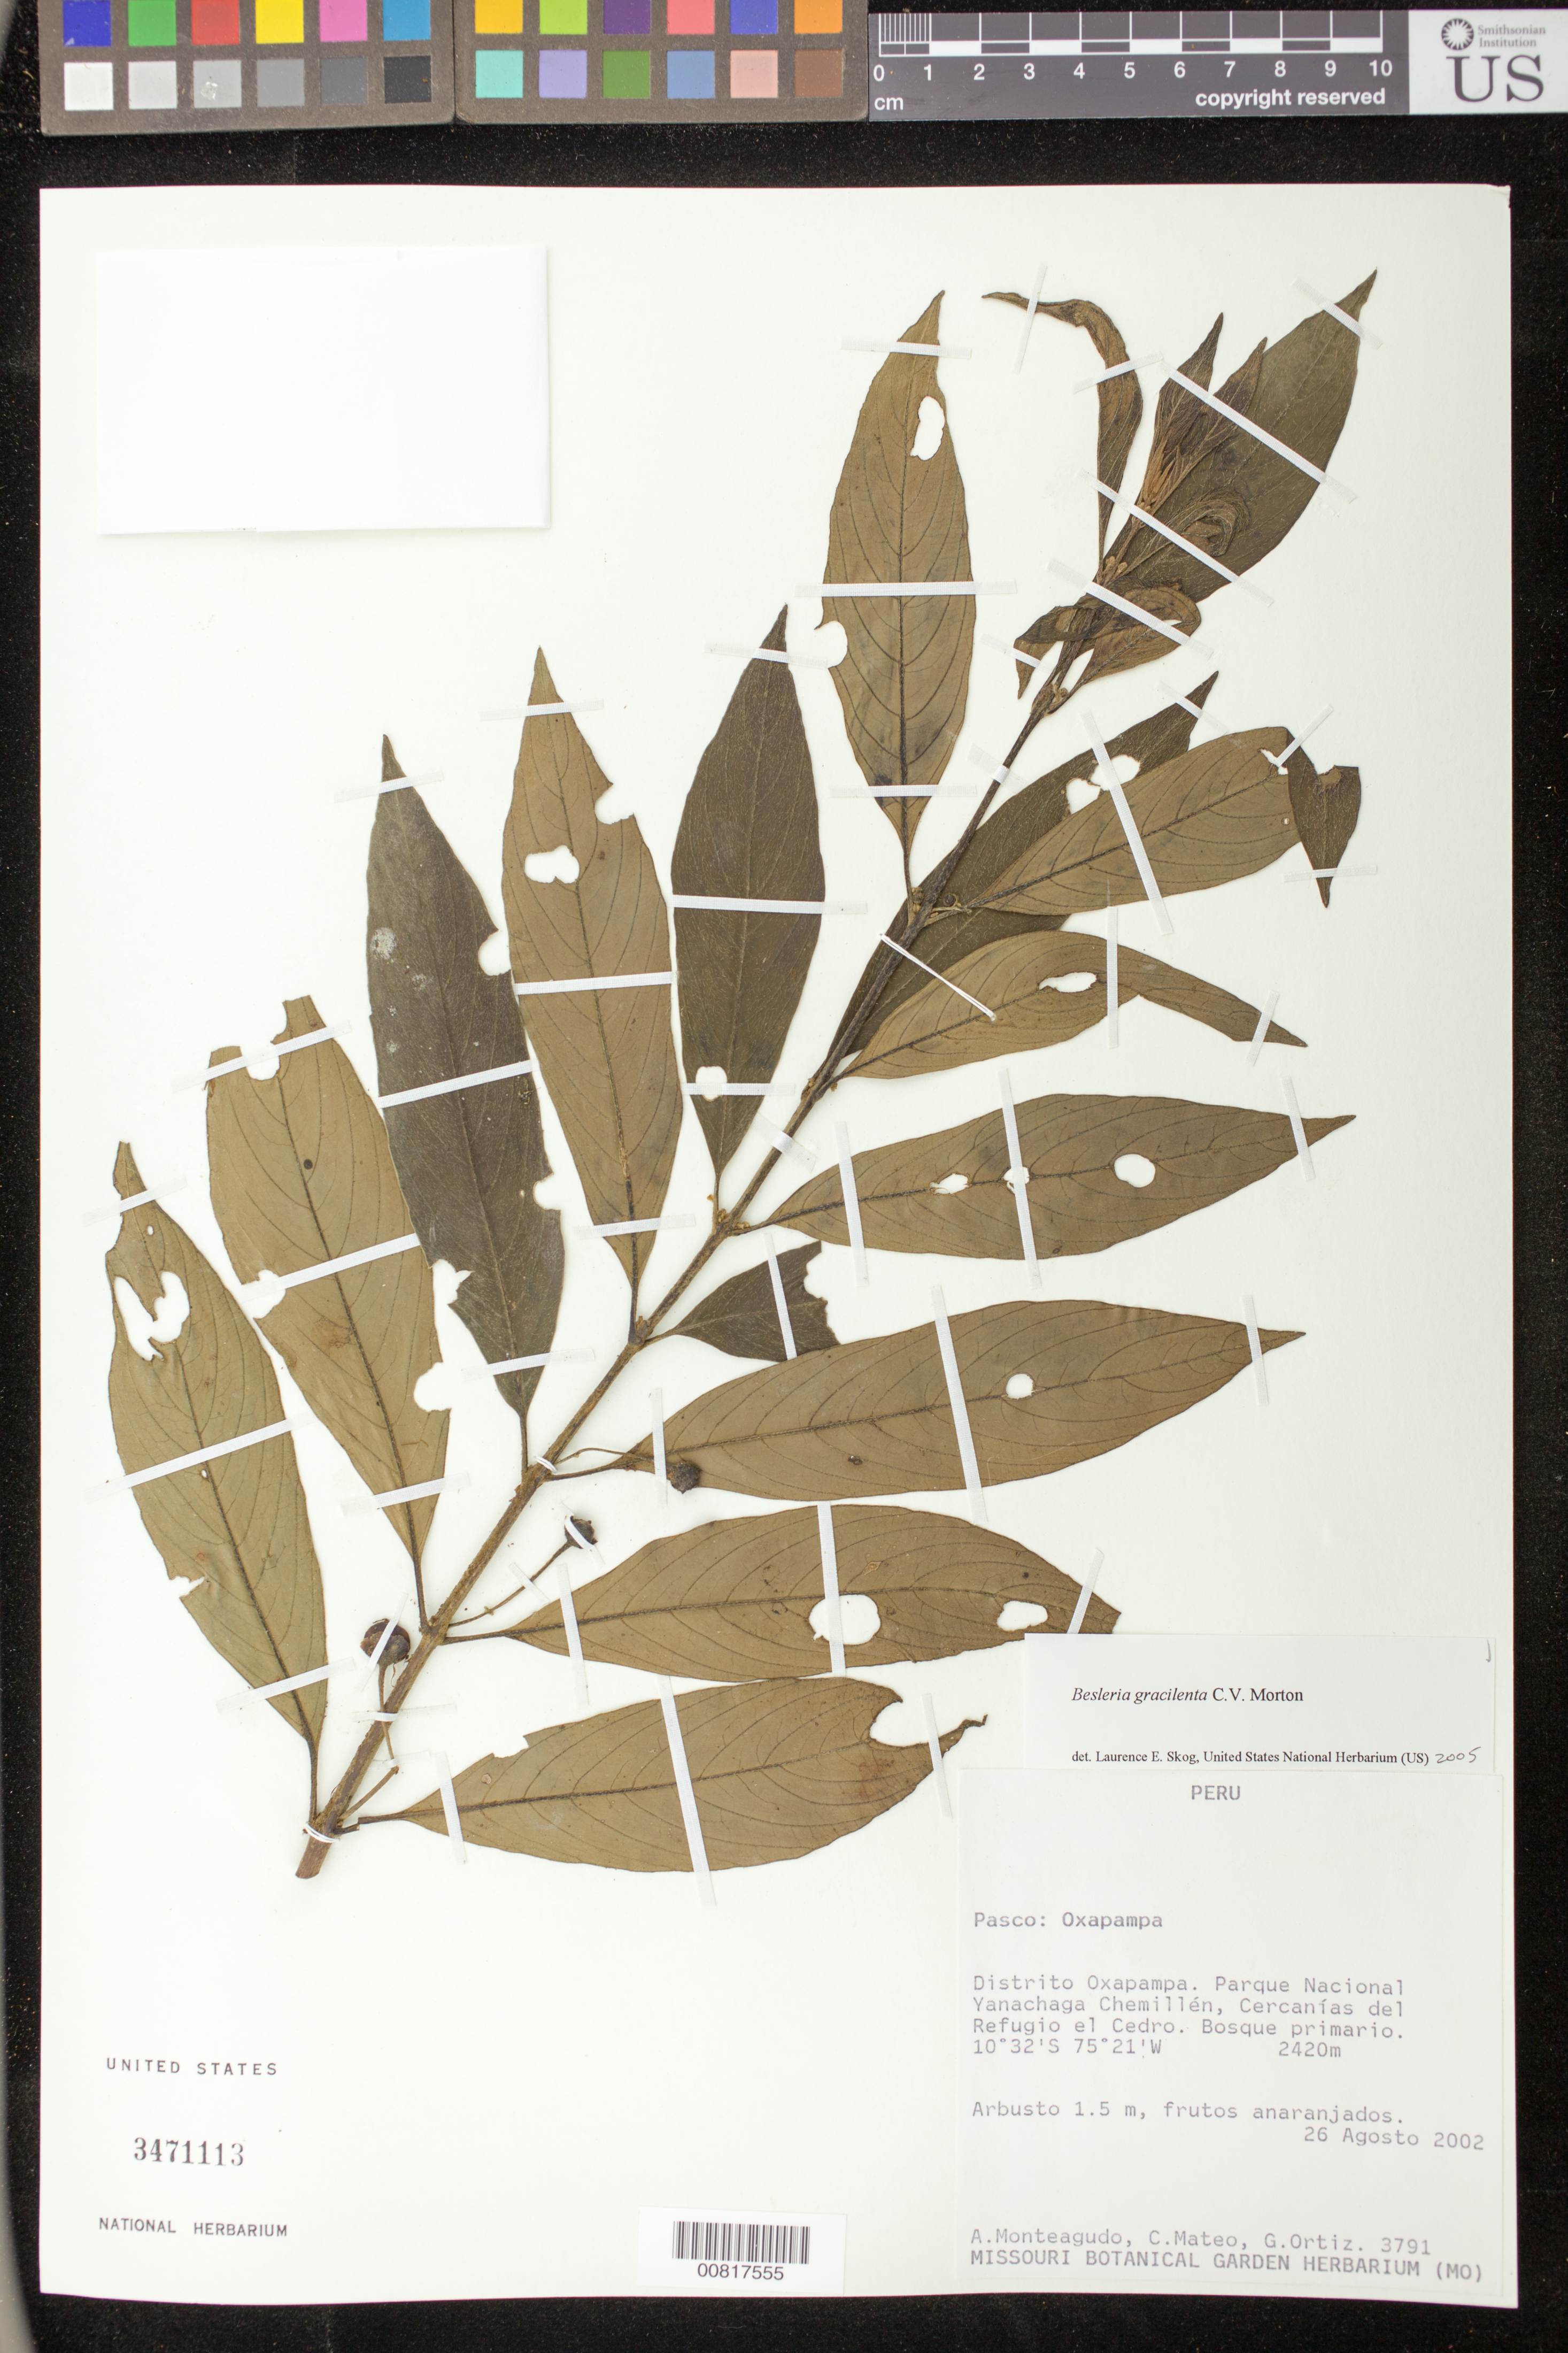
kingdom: Plantae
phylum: Tracheophyta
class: Magnoliopsida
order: Lamiales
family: Gesneriaceae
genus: Besleria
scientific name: Besleria gracilenta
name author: C.V. Morton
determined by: Skog, Laurence E.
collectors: A. Monteagudo, C. Mateo & G. Ortiz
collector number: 3791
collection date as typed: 26 Aug 2002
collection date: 2002-08-26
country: Peru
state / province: Pasco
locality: Pasco: Oxapampa. Distrito Oxapampa. Parque Nacional Yanachaga Chemillén, cercanías del Refugio el Cedro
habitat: Bosque primario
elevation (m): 2420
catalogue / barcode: US 3471113